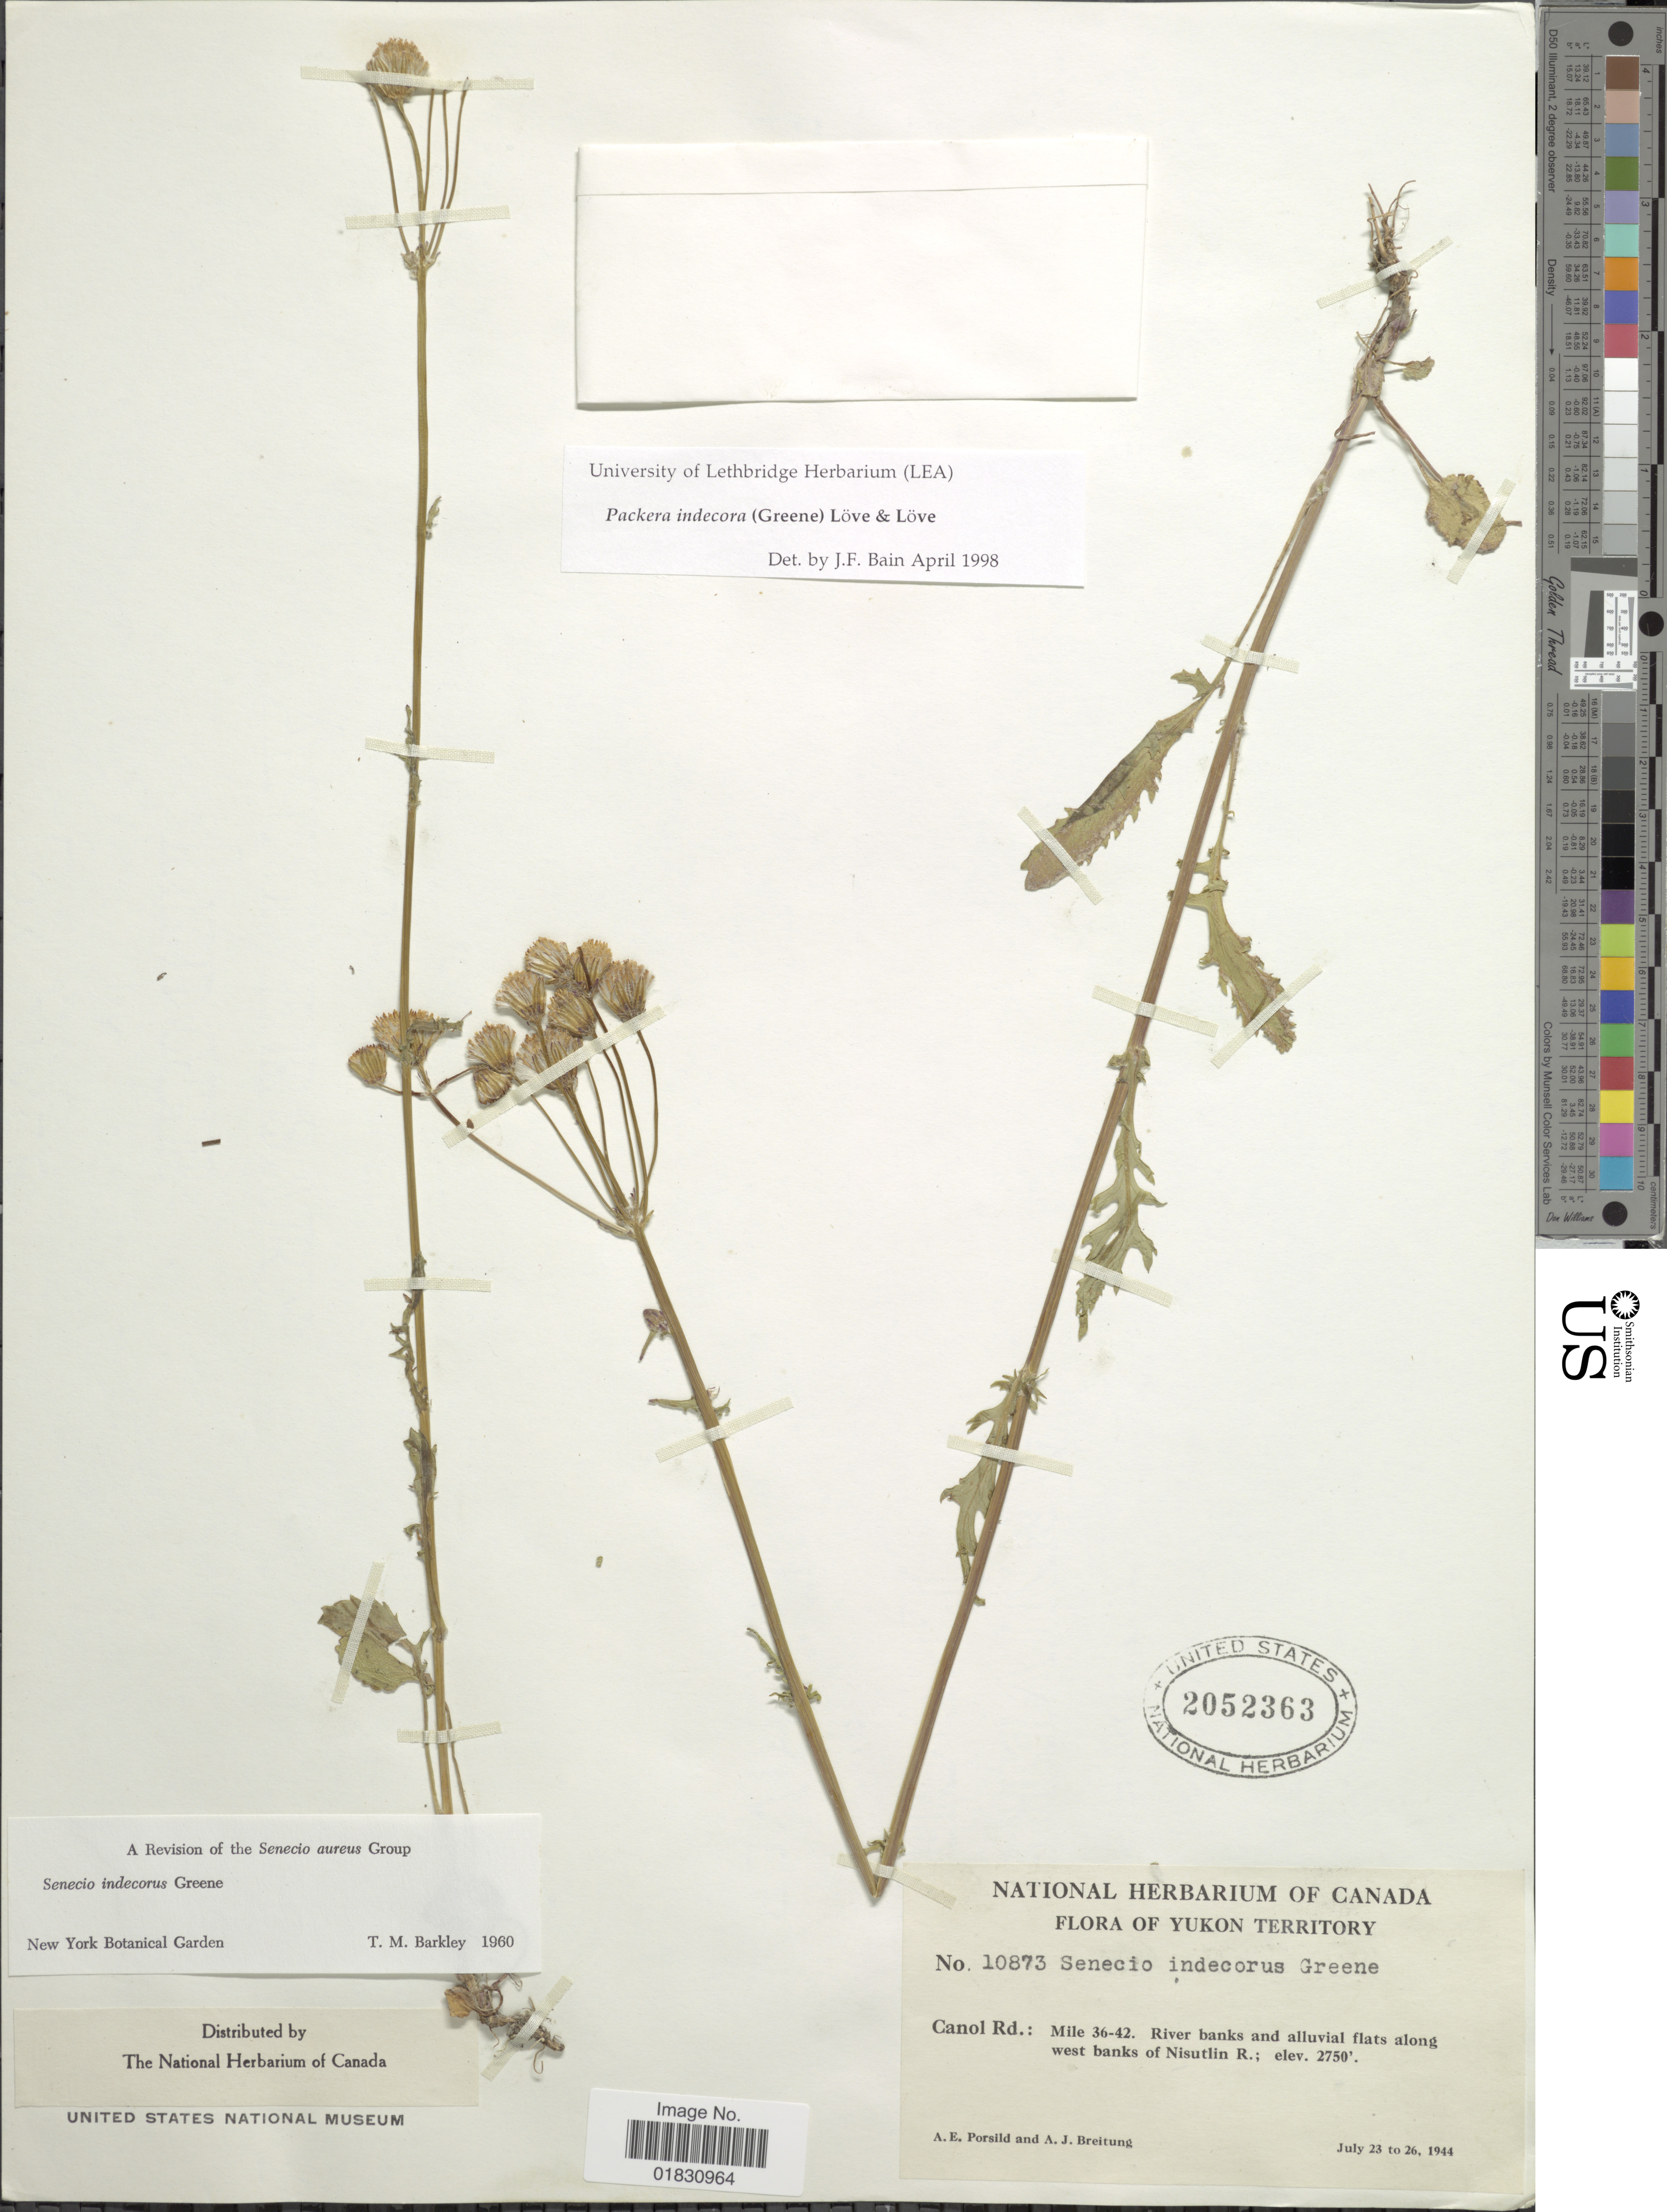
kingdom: Plantae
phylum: Tracheophyta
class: Magnoliopsida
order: Asterales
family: Asteraceae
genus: Packera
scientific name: Packera indecora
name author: (Greene) Á. Löve & D. Löve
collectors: A. E. Porsild & A. Breitung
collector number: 10873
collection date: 1944-07-23/1944-07-26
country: Canada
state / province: Yukon Territory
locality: Canol Rd.: Mile 36-42. River banks and alluvial flats along west banks of Nisutlin R.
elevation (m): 838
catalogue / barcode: US 2052363